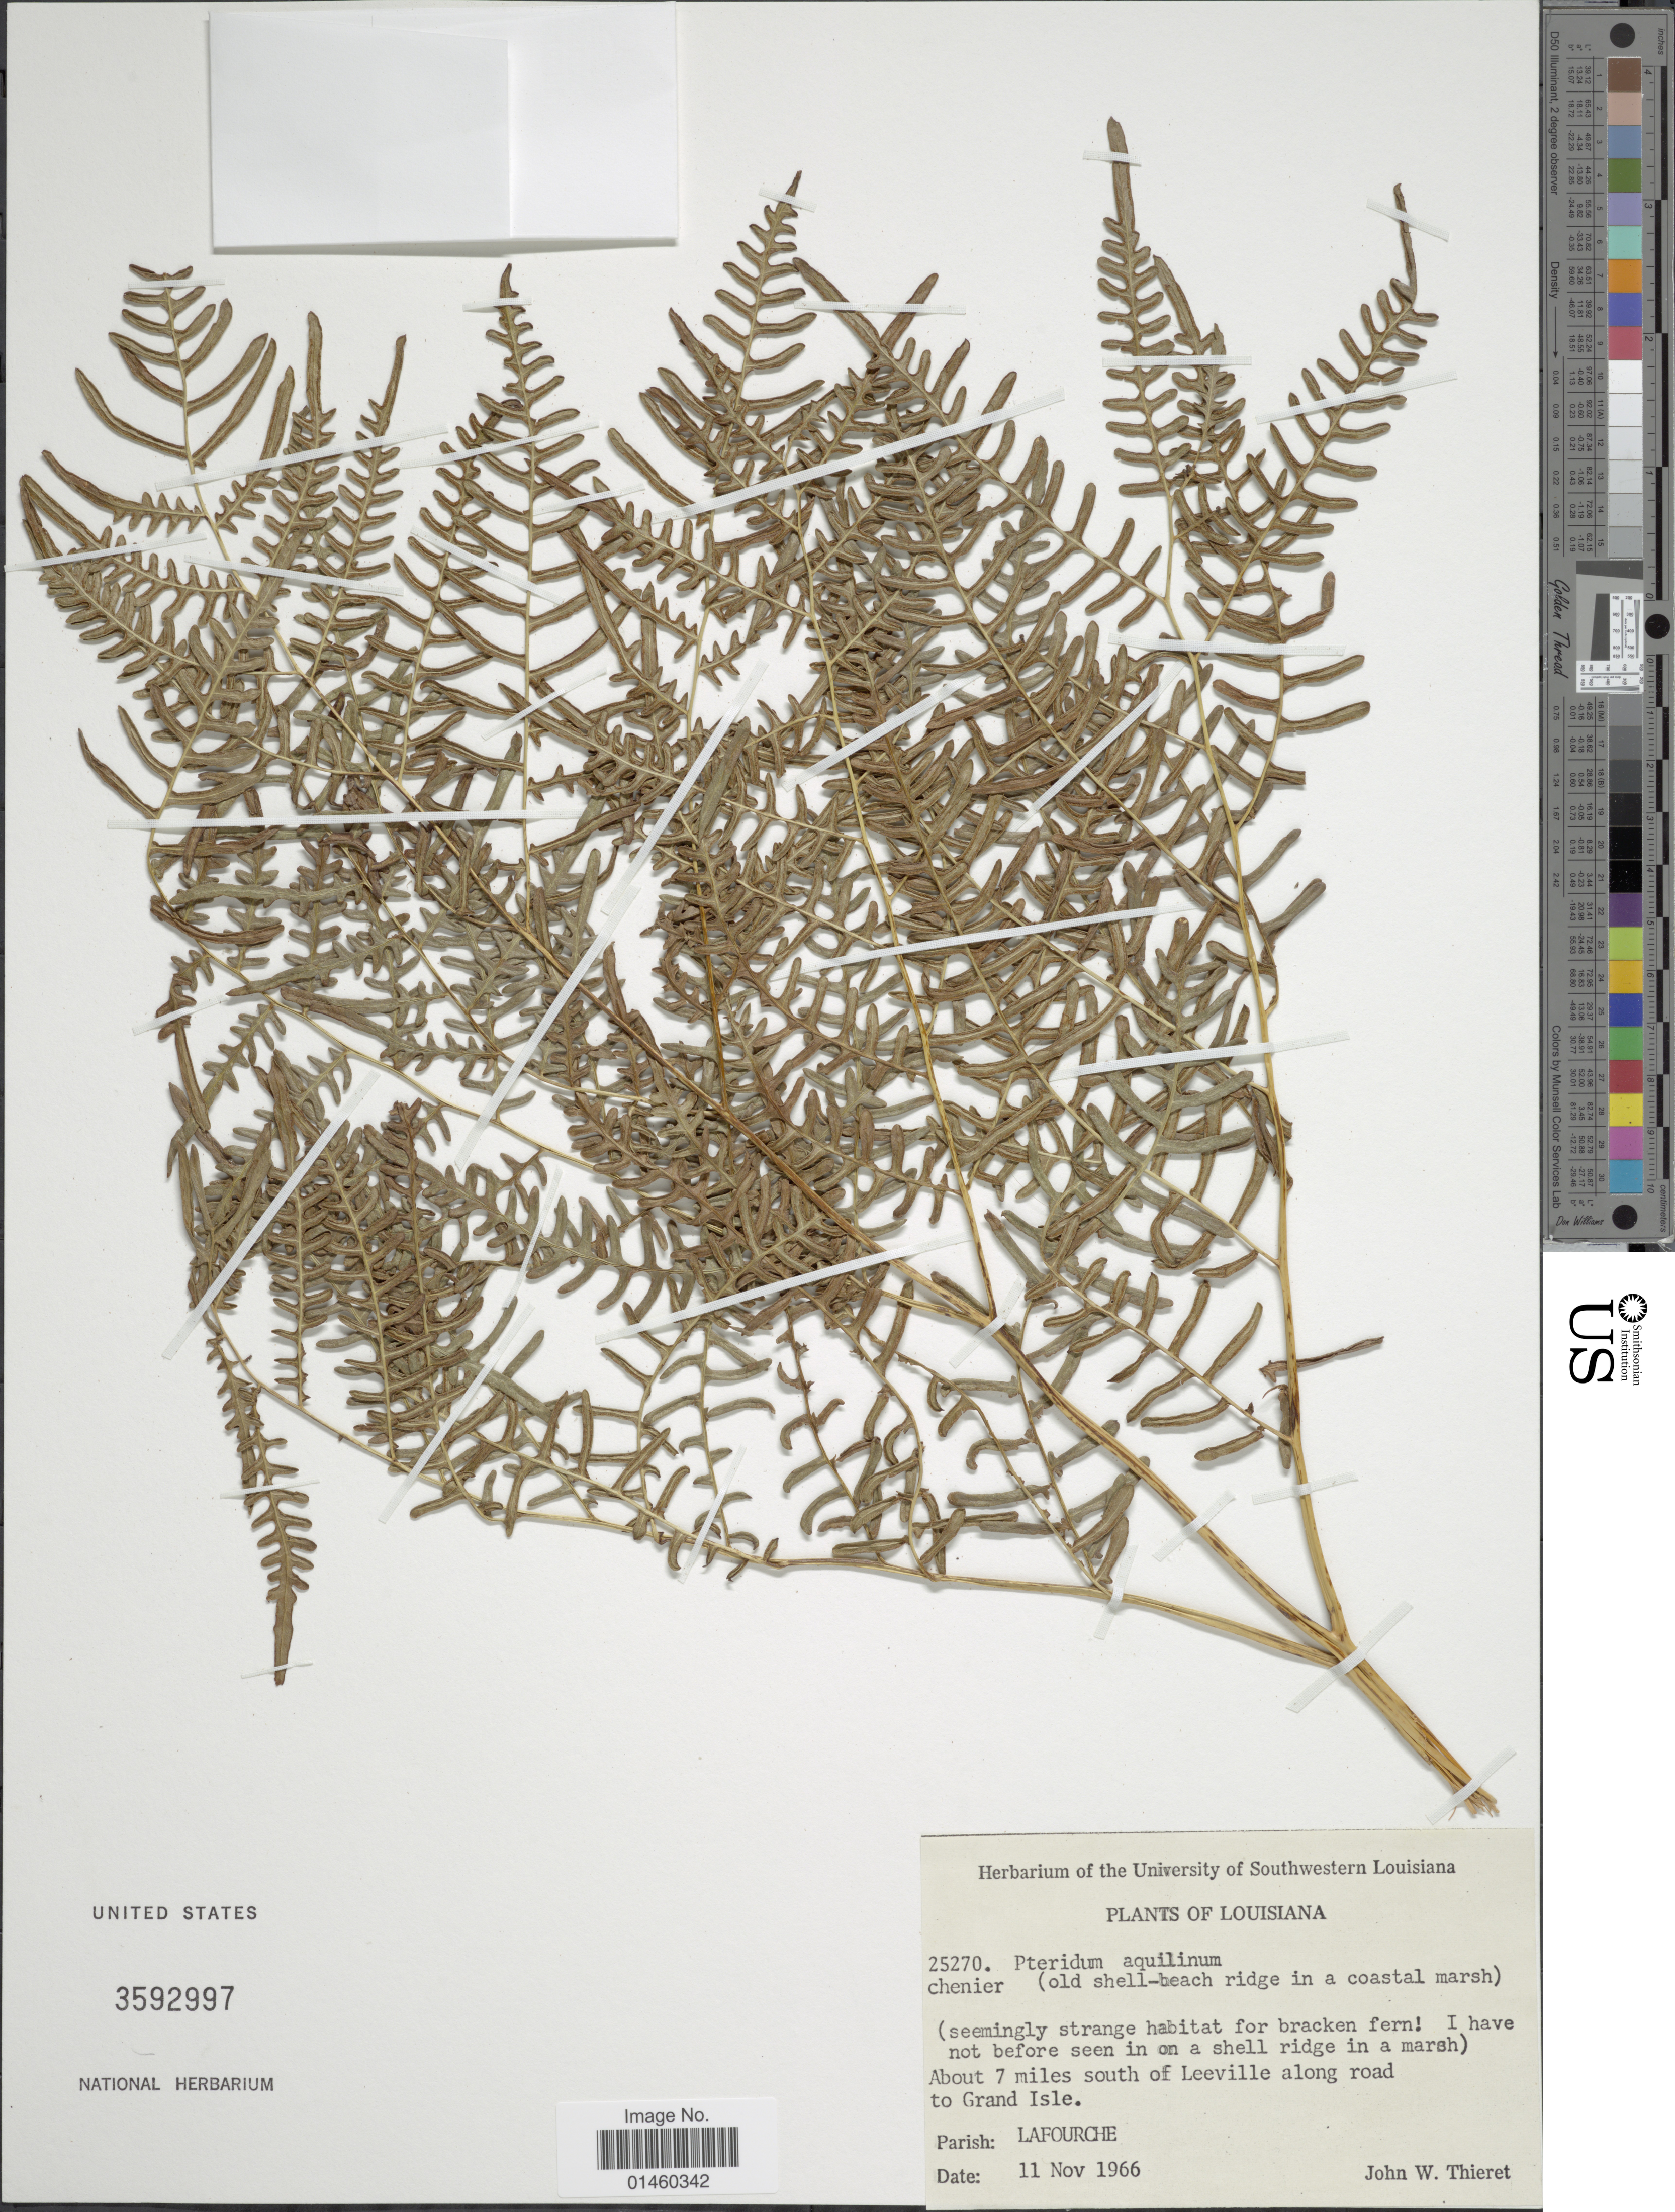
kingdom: Plantae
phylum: Tracheophyta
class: Polypodiopsida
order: Polypodiales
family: Dennstaedtiaceae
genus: Pteridium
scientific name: Pteridium aquilinum var. latiusculum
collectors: J. W. Thieret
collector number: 25270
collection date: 1966-11-11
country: United States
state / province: Louisiana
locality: About 7 miles south of Leeville along road to Grand Isle. Parish Lafourche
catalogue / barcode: US 3592997